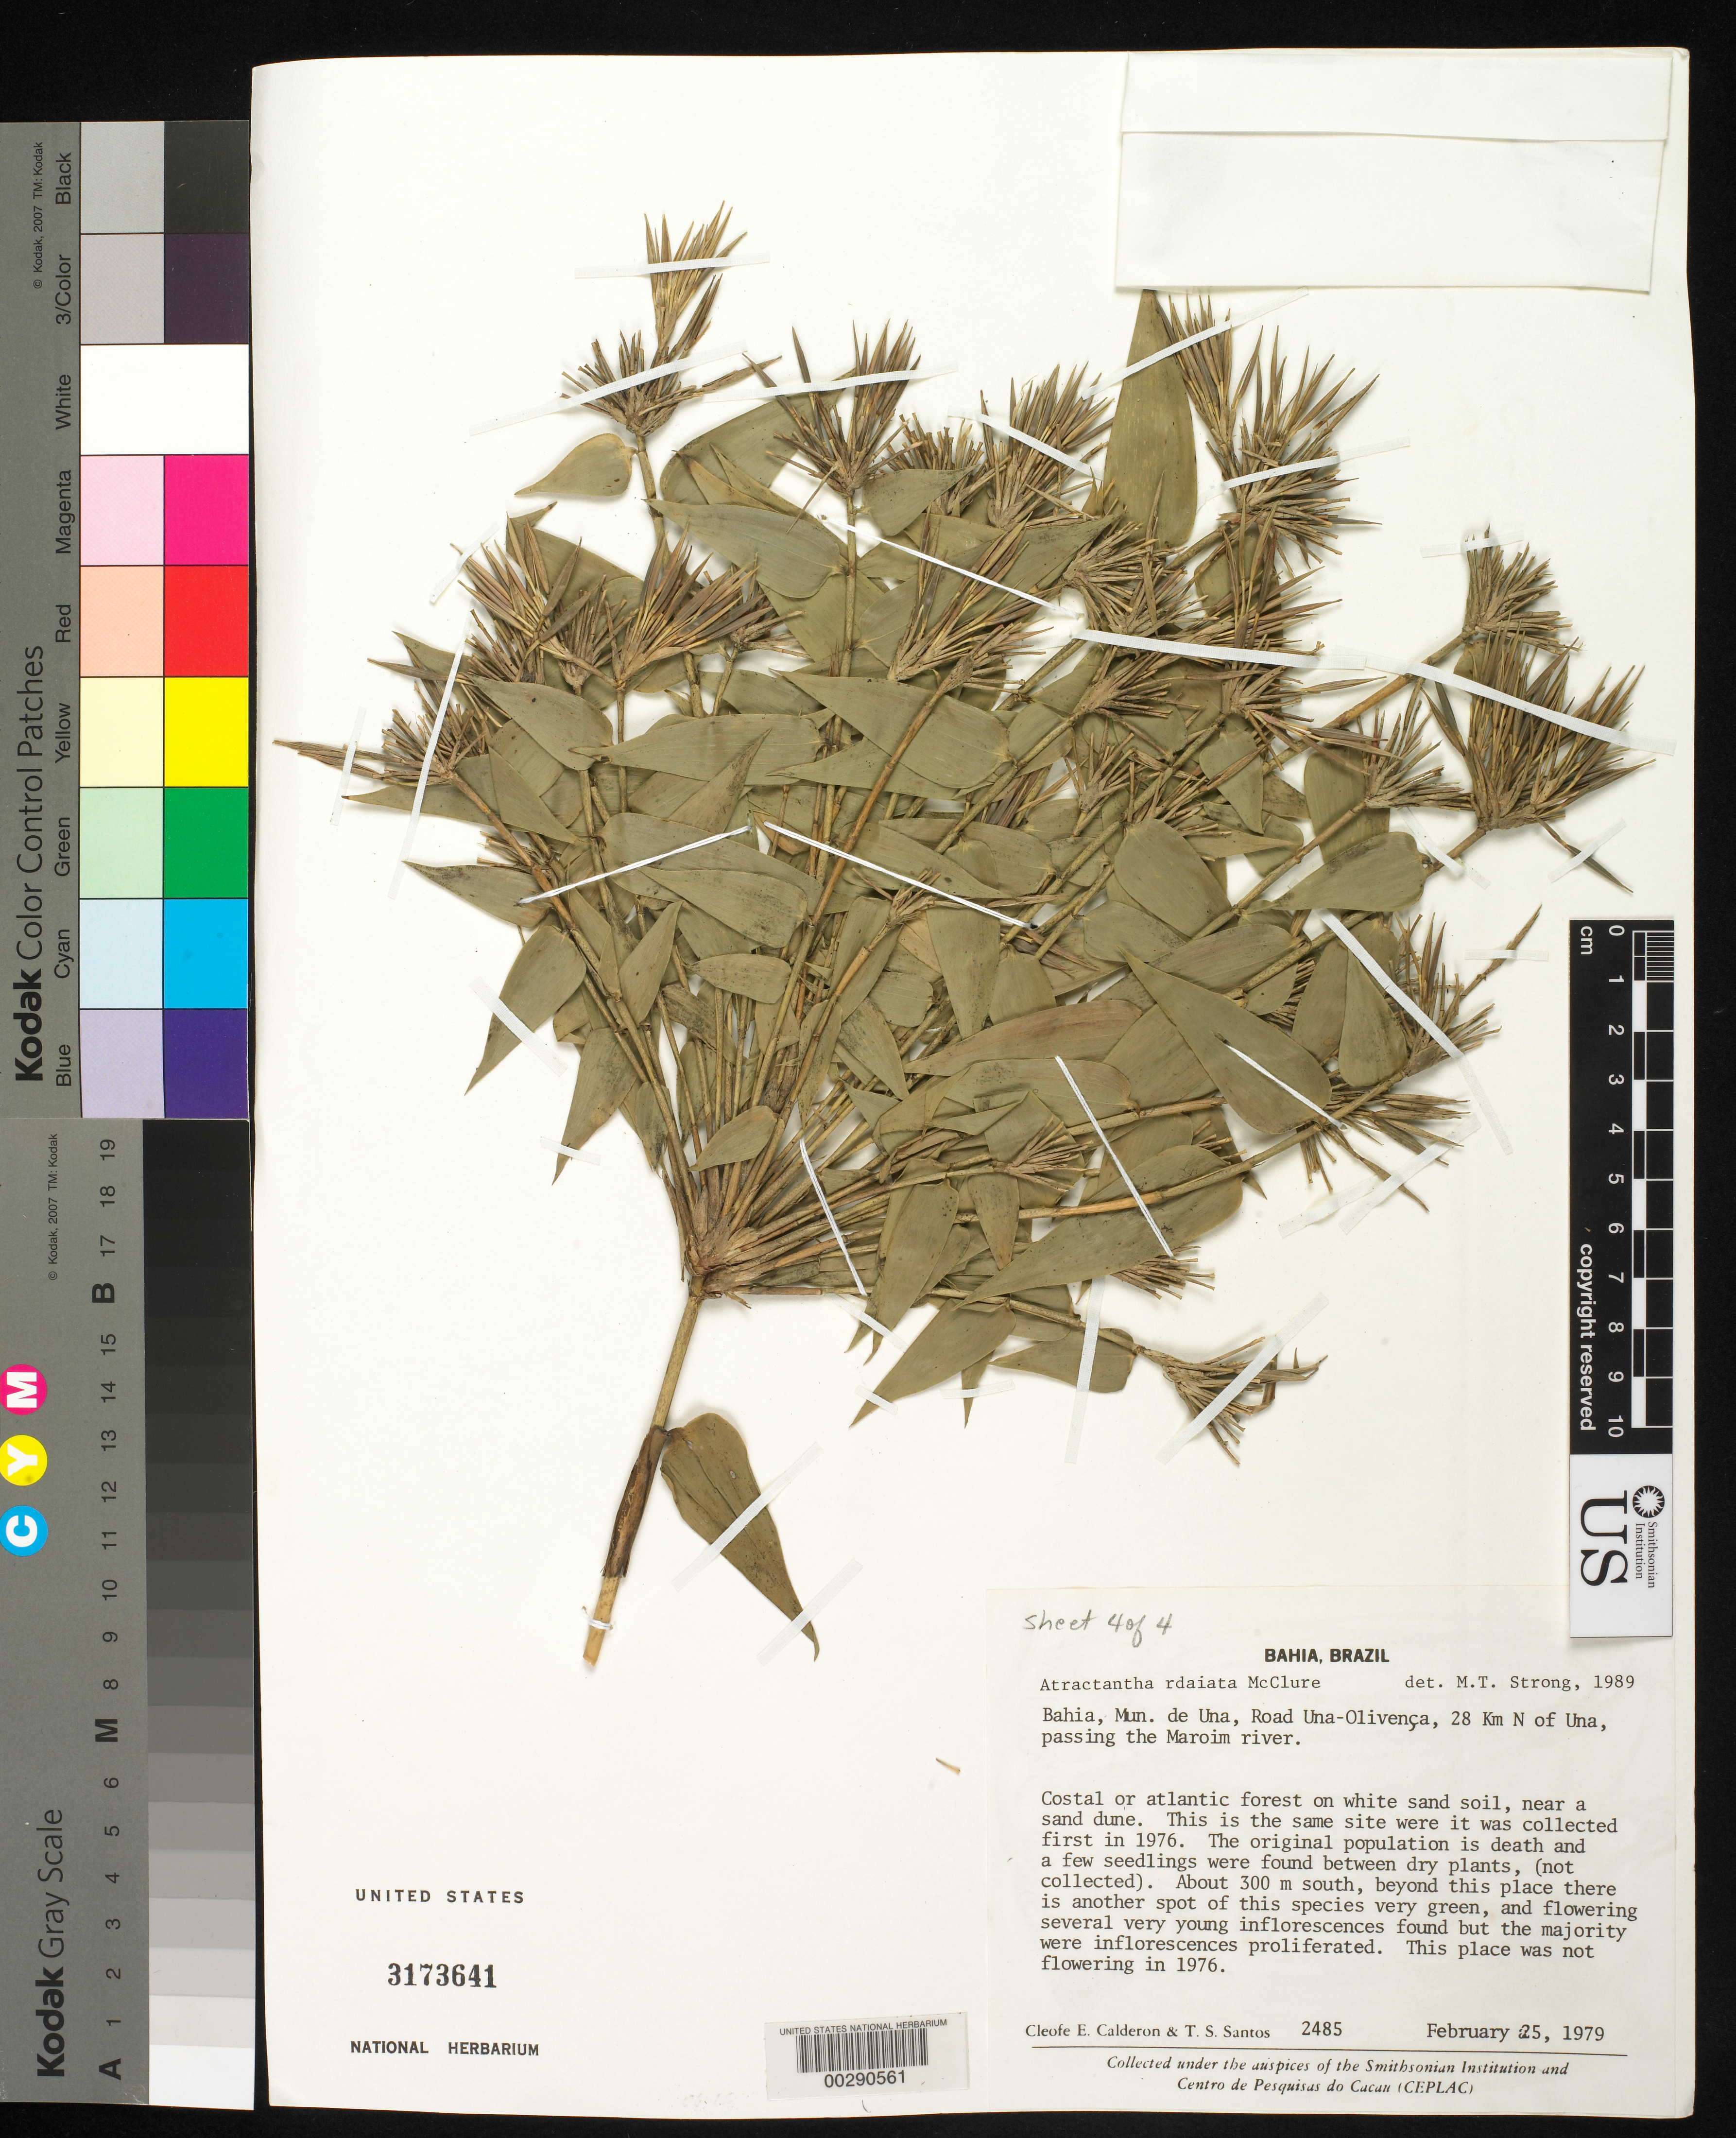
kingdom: Plantae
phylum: Tracheophyta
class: Liliopsida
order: Poales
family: Poaceae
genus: Atractantha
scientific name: Atractantha radiata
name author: McClure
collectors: C. E. Calderón & T. S. Santos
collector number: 2485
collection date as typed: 25 Feb 1979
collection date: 1979-02-25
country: Brazil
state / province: Bahia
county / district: Una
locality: Road una-olivenca 28 km n of una, passing the maroim river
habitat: Coastal or altantic forest on white sand soil near a sand dune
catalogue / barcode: US 3173641